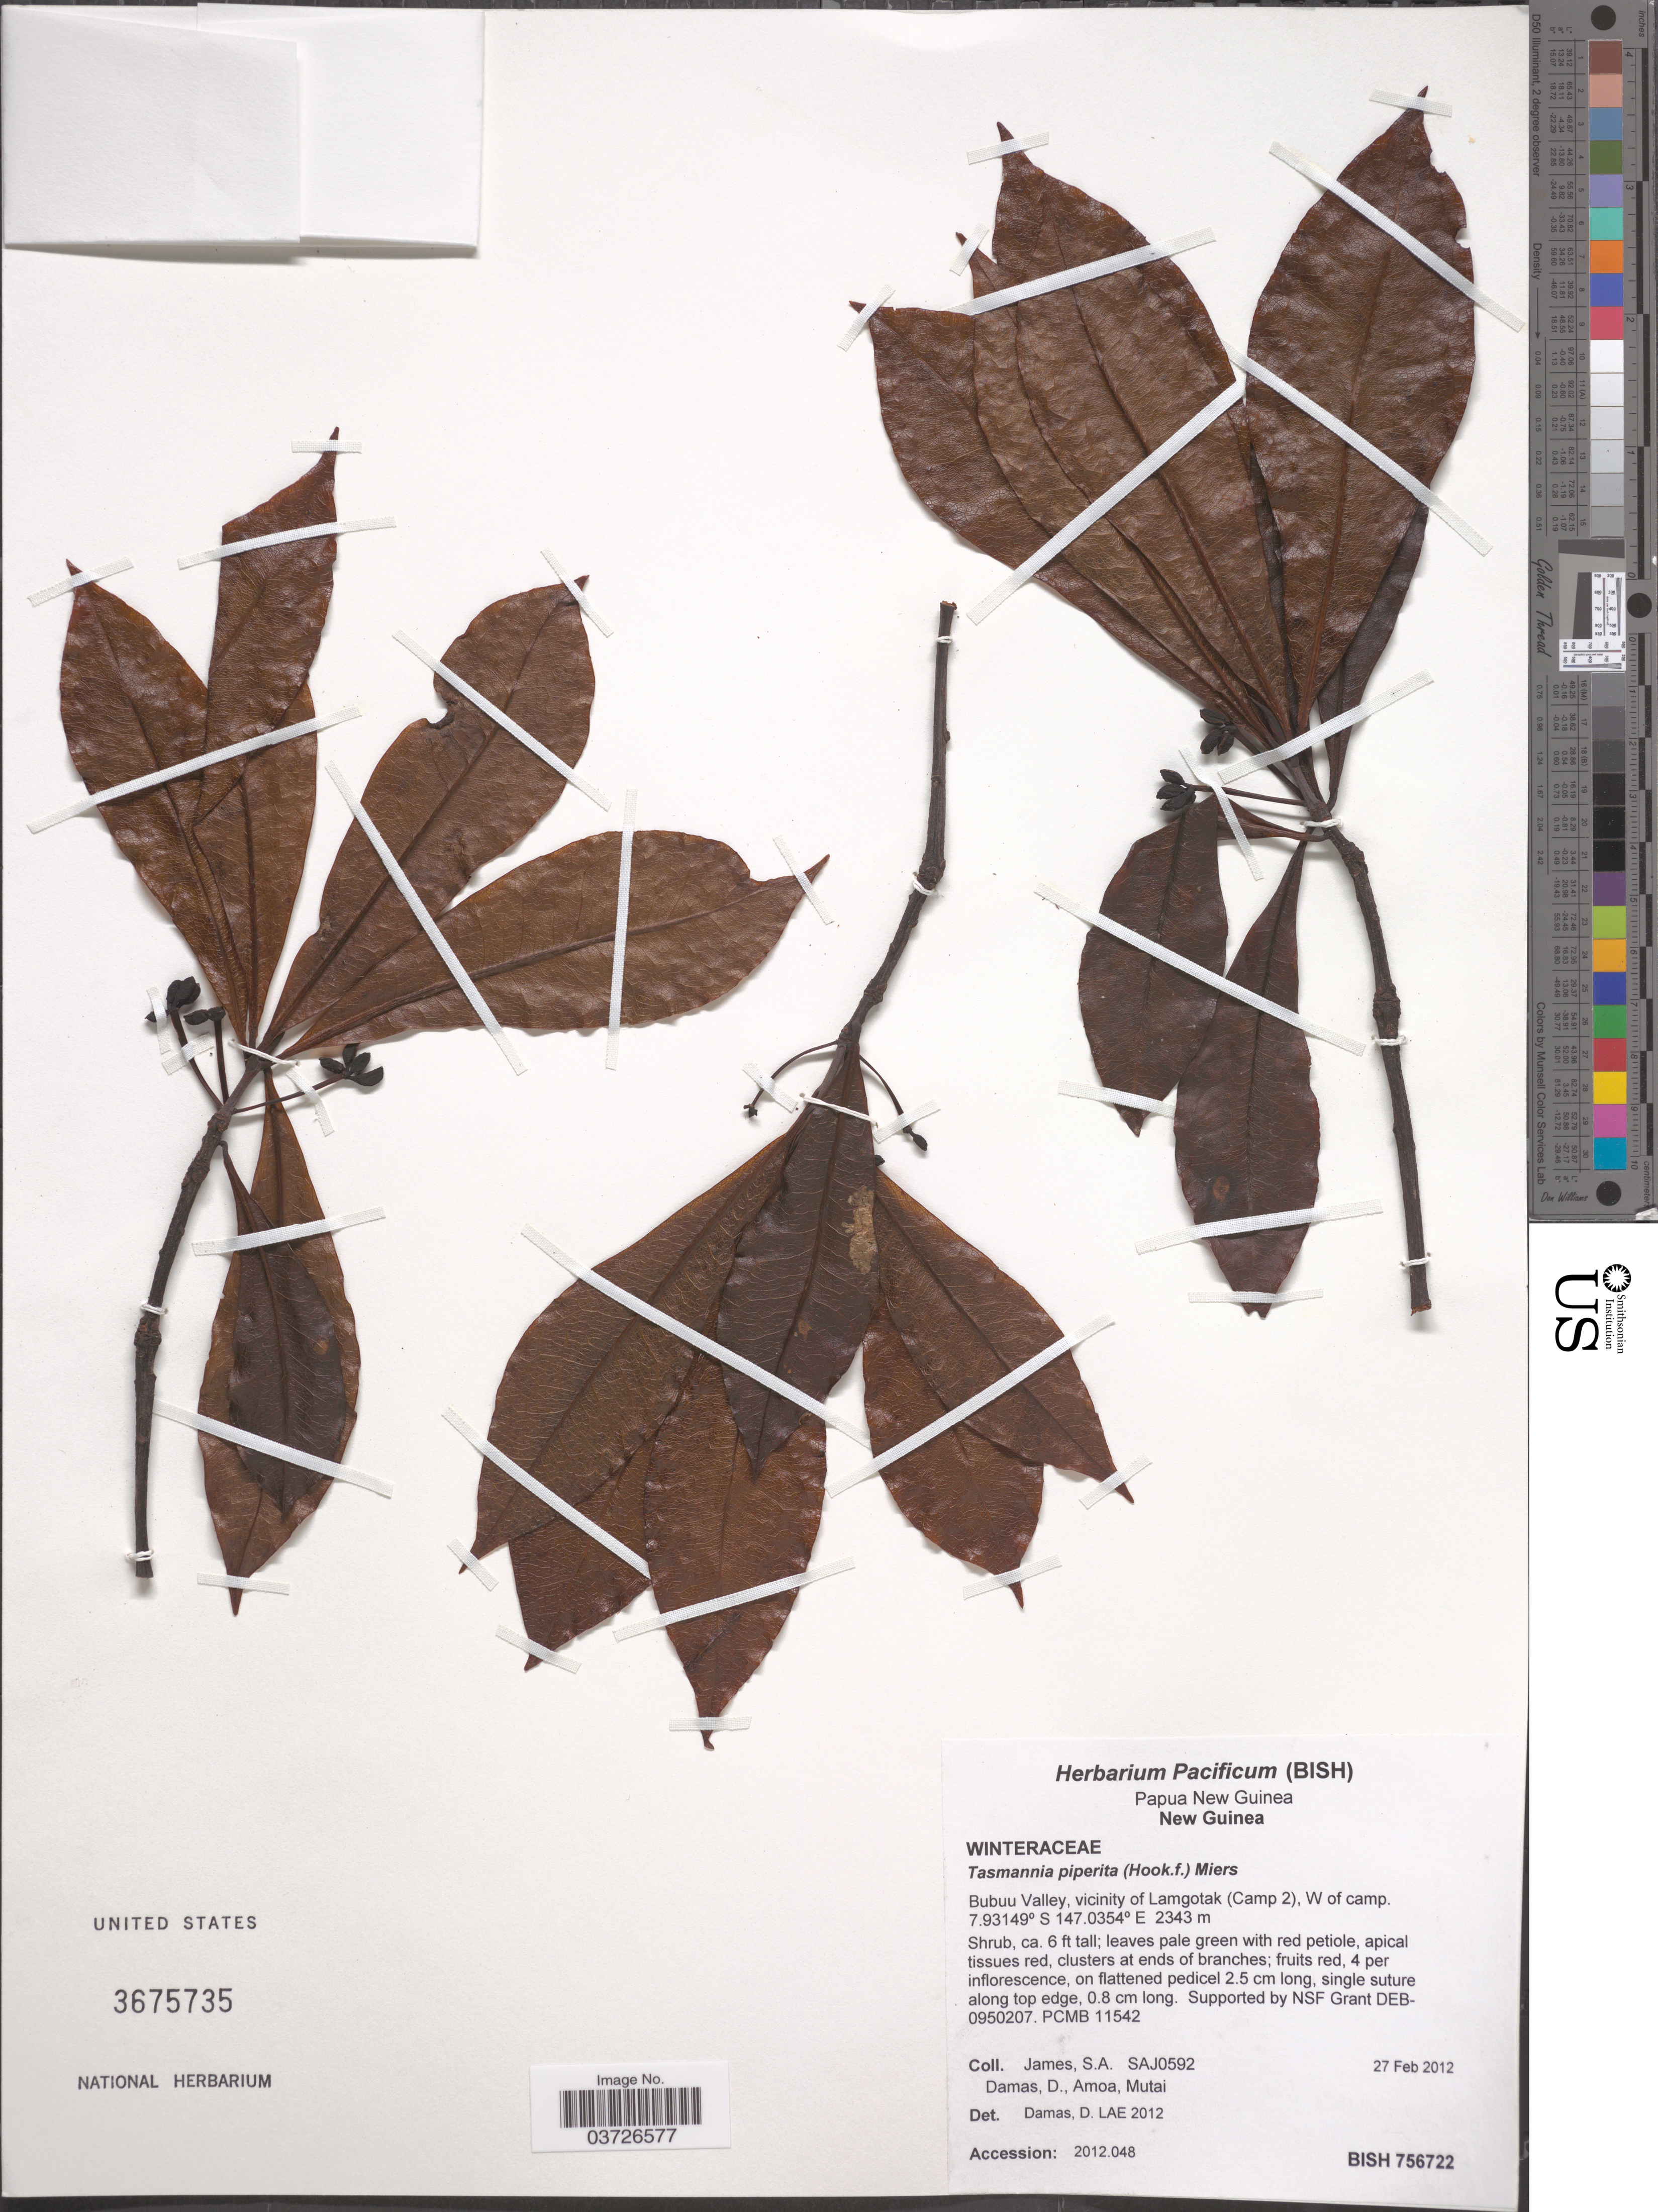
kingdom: Plantae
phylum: Tracheophyta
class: Magnoliopsida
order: Canellales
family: Winteraceae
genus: Tasmannia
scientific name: Tasmannia piperita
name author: (Hook. f.) Miers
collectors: S. James, D. Damas & M. Amoa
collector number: SAJ0592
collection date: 2012-02-27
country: Papua New Guinea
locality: New Guinea. Bubuu Valley, vicinity of Lamgotak (Camp 2), W of camp.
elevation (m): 2343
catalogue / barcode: US 3675735